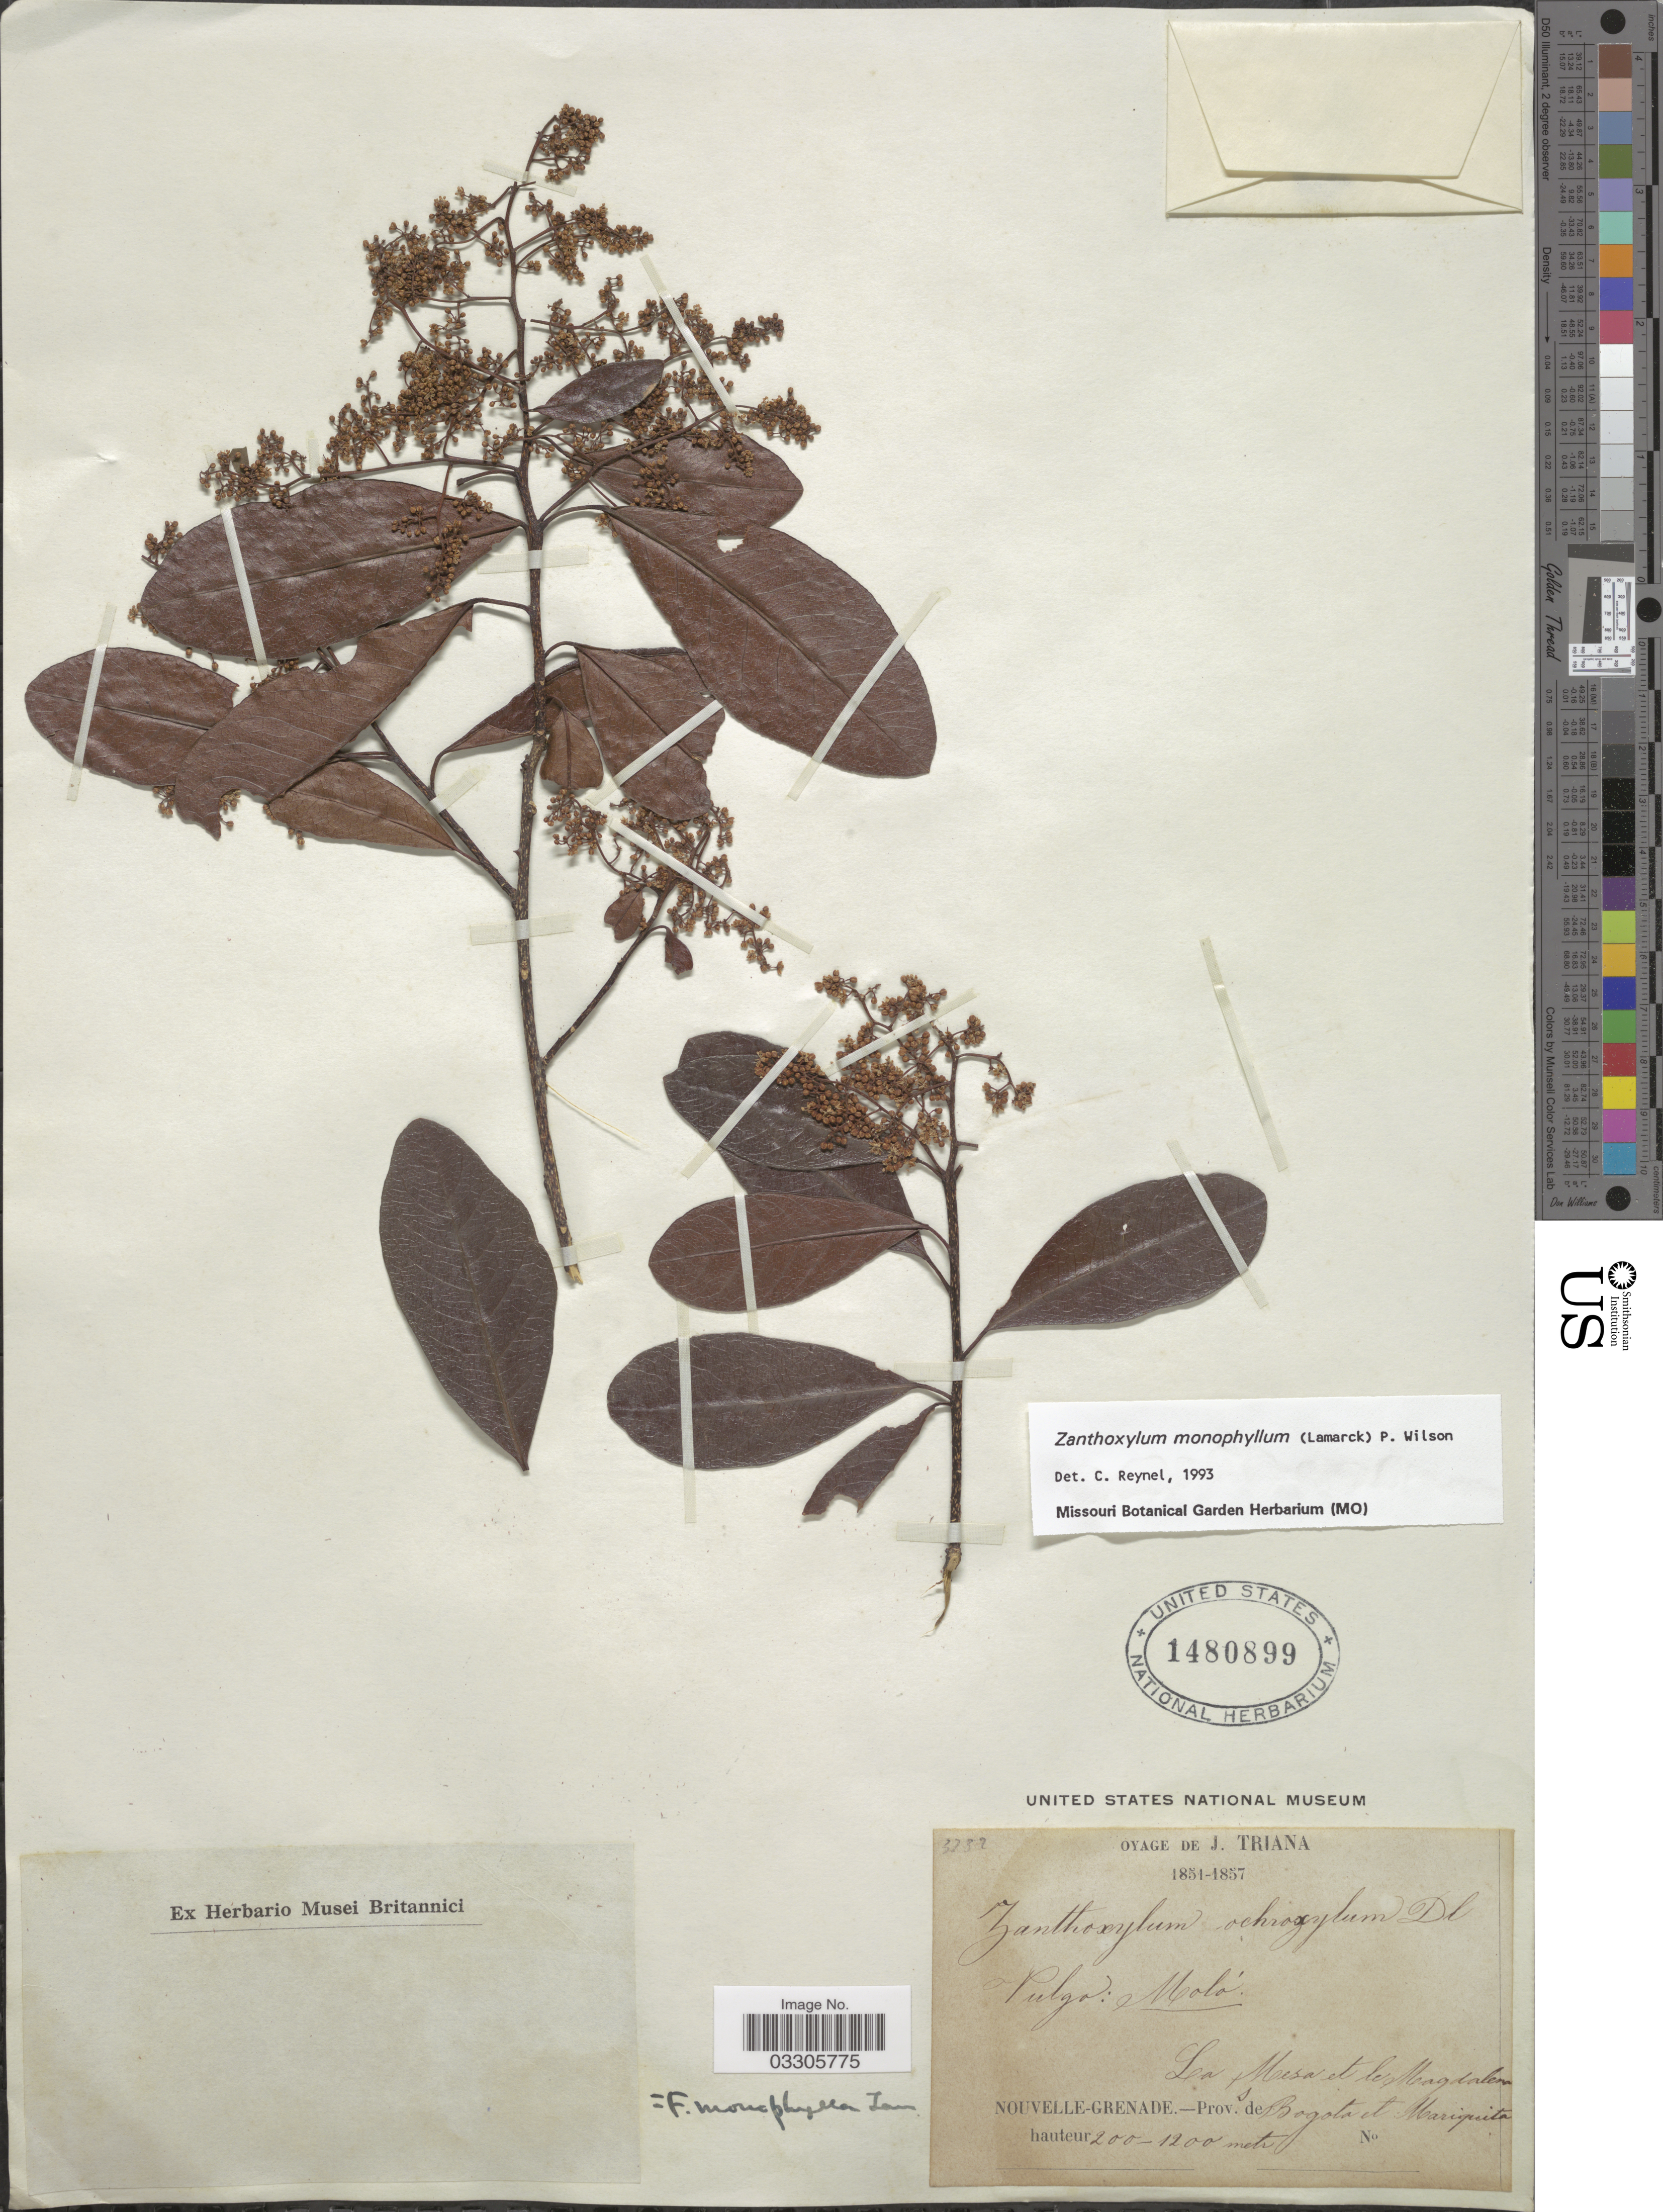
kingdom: Plantae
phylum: Tracheophyta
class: Magnoliopsida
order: Sapindales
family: Rutaceae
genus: Zanthoxylum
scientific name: Zanthoxylum monophyllum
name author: (Lam.) P. Wilson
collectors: J. Triana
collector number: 3732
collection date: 1851/1857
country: Colombia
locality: Nouvelle-Grenade.- La Mesa et le Magdalena, Bogota et Mariquita.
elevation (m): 200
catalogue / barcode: US 1480899